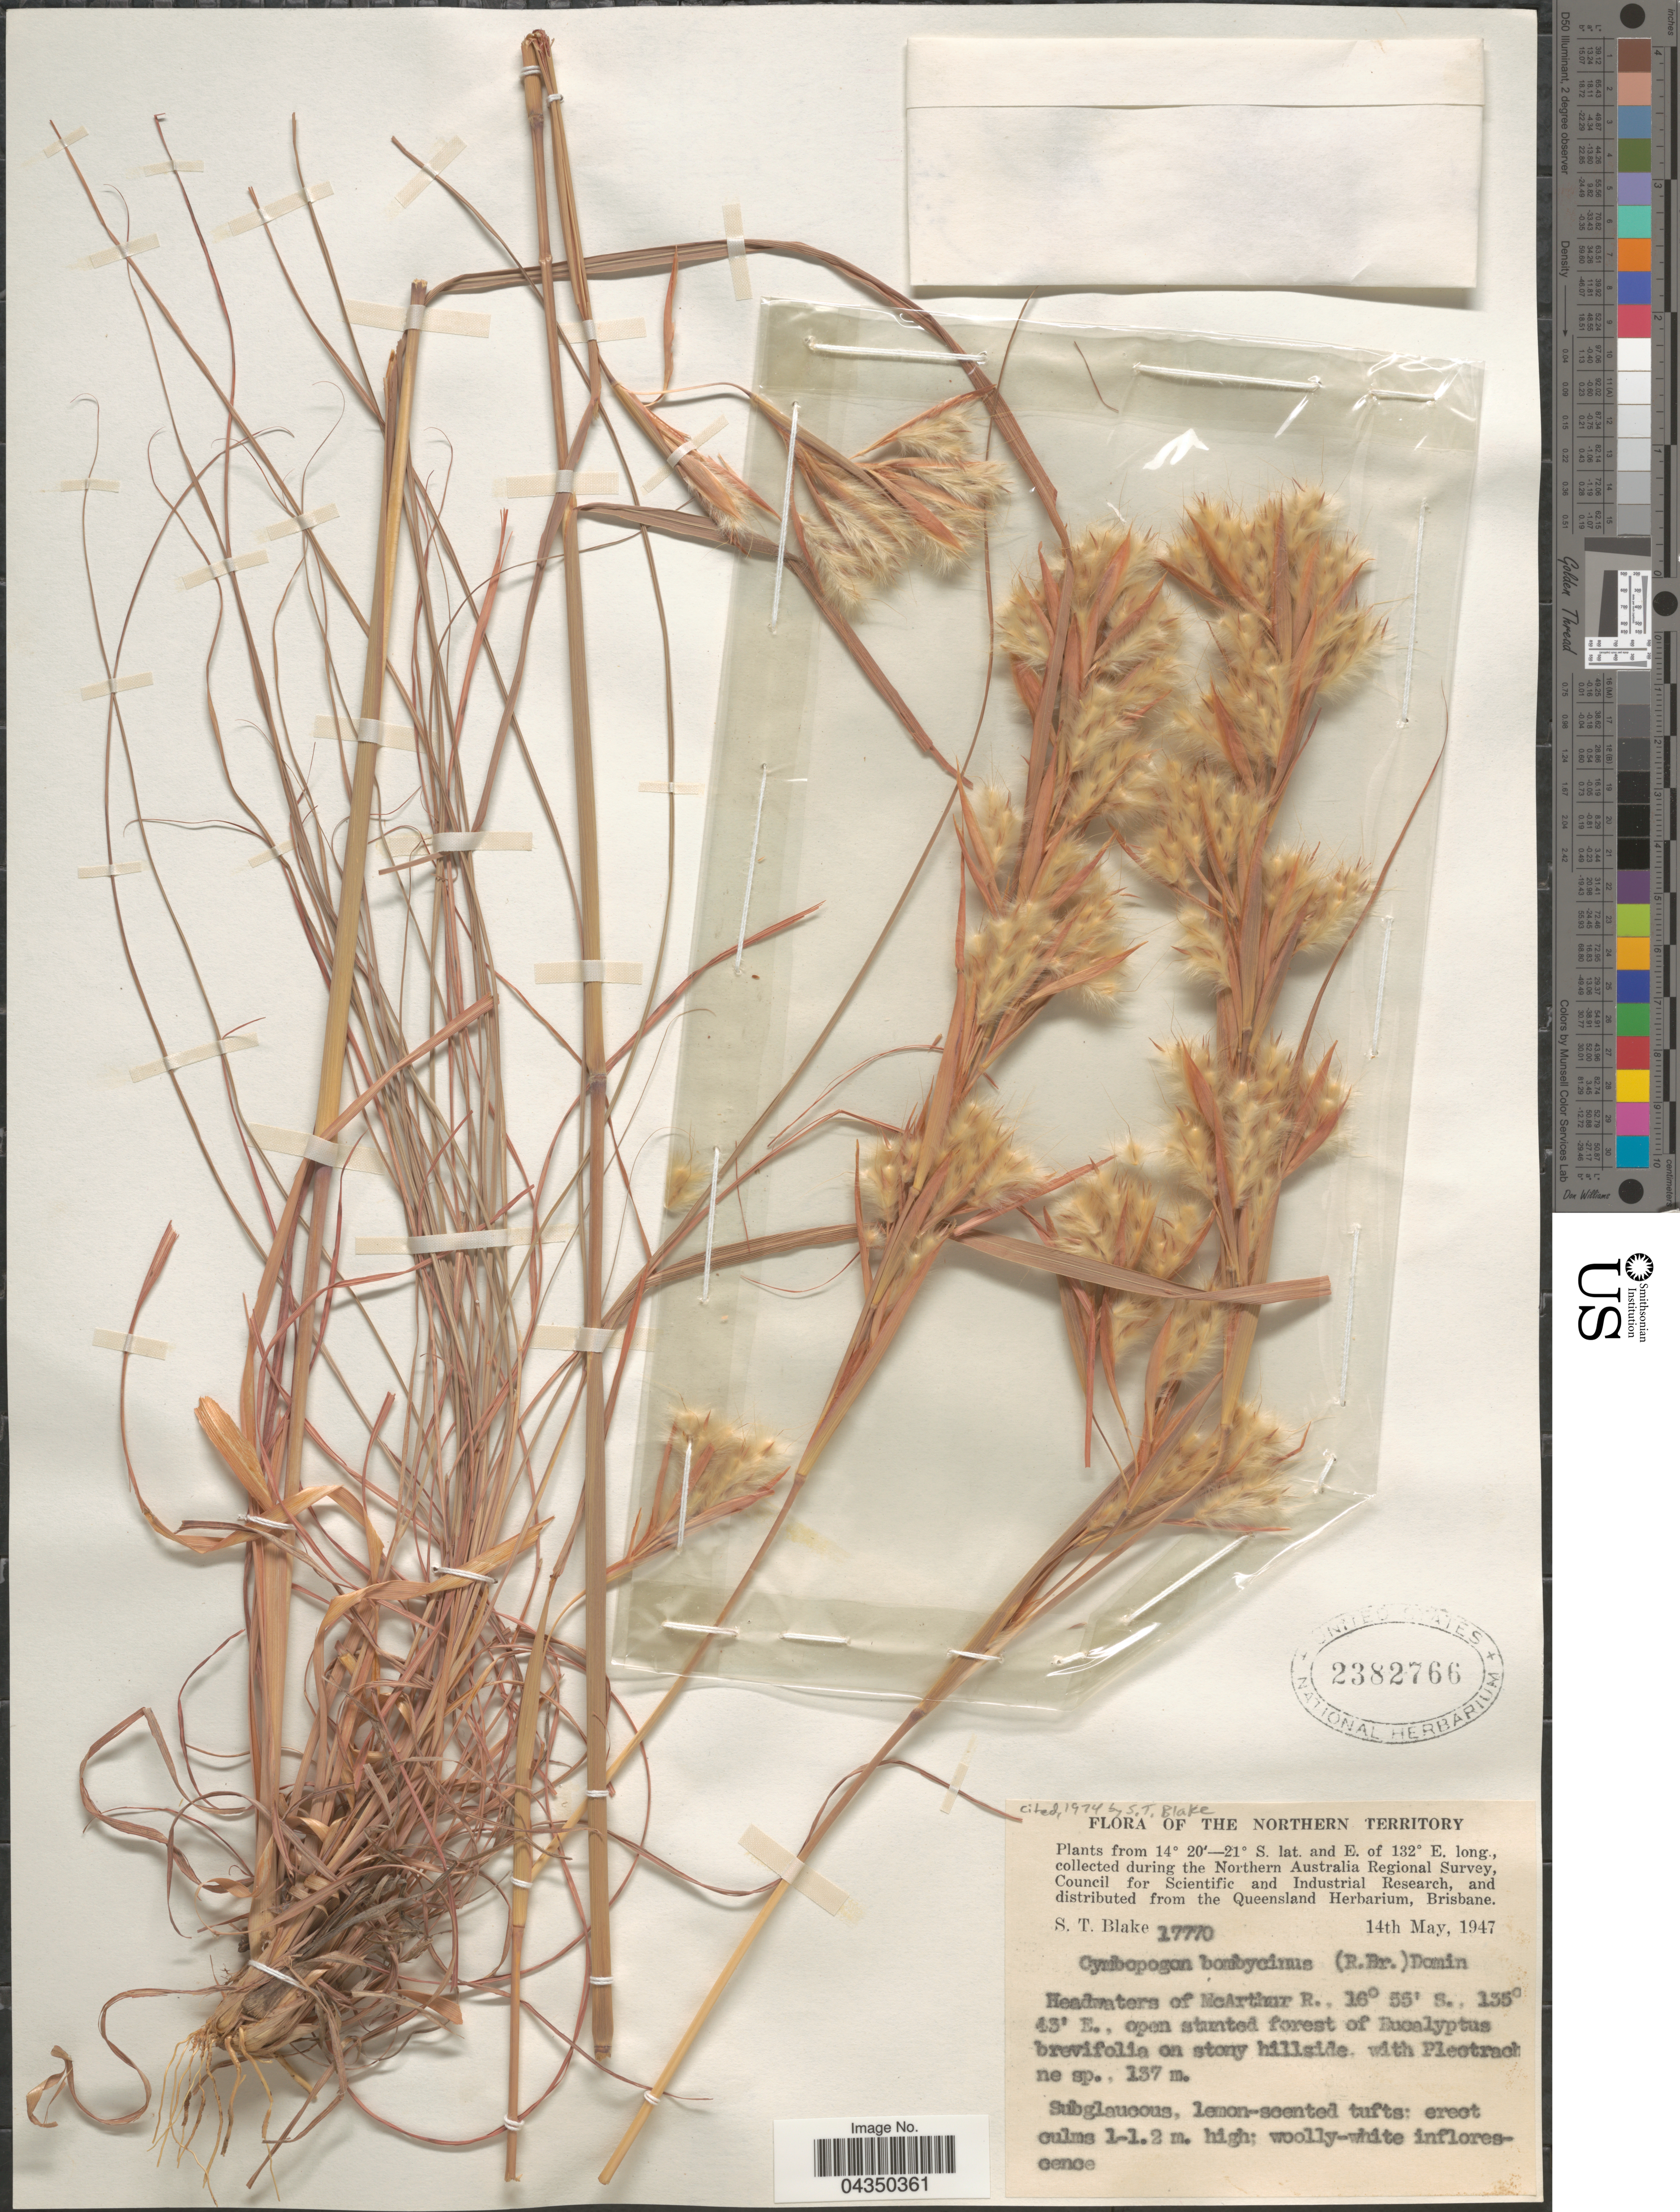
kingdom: Plantae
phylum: Tracheophyta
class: Liliopsida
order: Poales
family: Poaceae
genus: Cymbopogon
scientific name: Cymbopogon bombycinus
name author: A. Camus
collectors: S. T. Blake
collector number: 17770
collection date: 1947-05-14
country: Australia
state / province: Northern Territory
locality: Northern Australia Regional Survey. Headwaters of McArthur R.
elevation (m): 137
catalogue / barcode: US 2382766